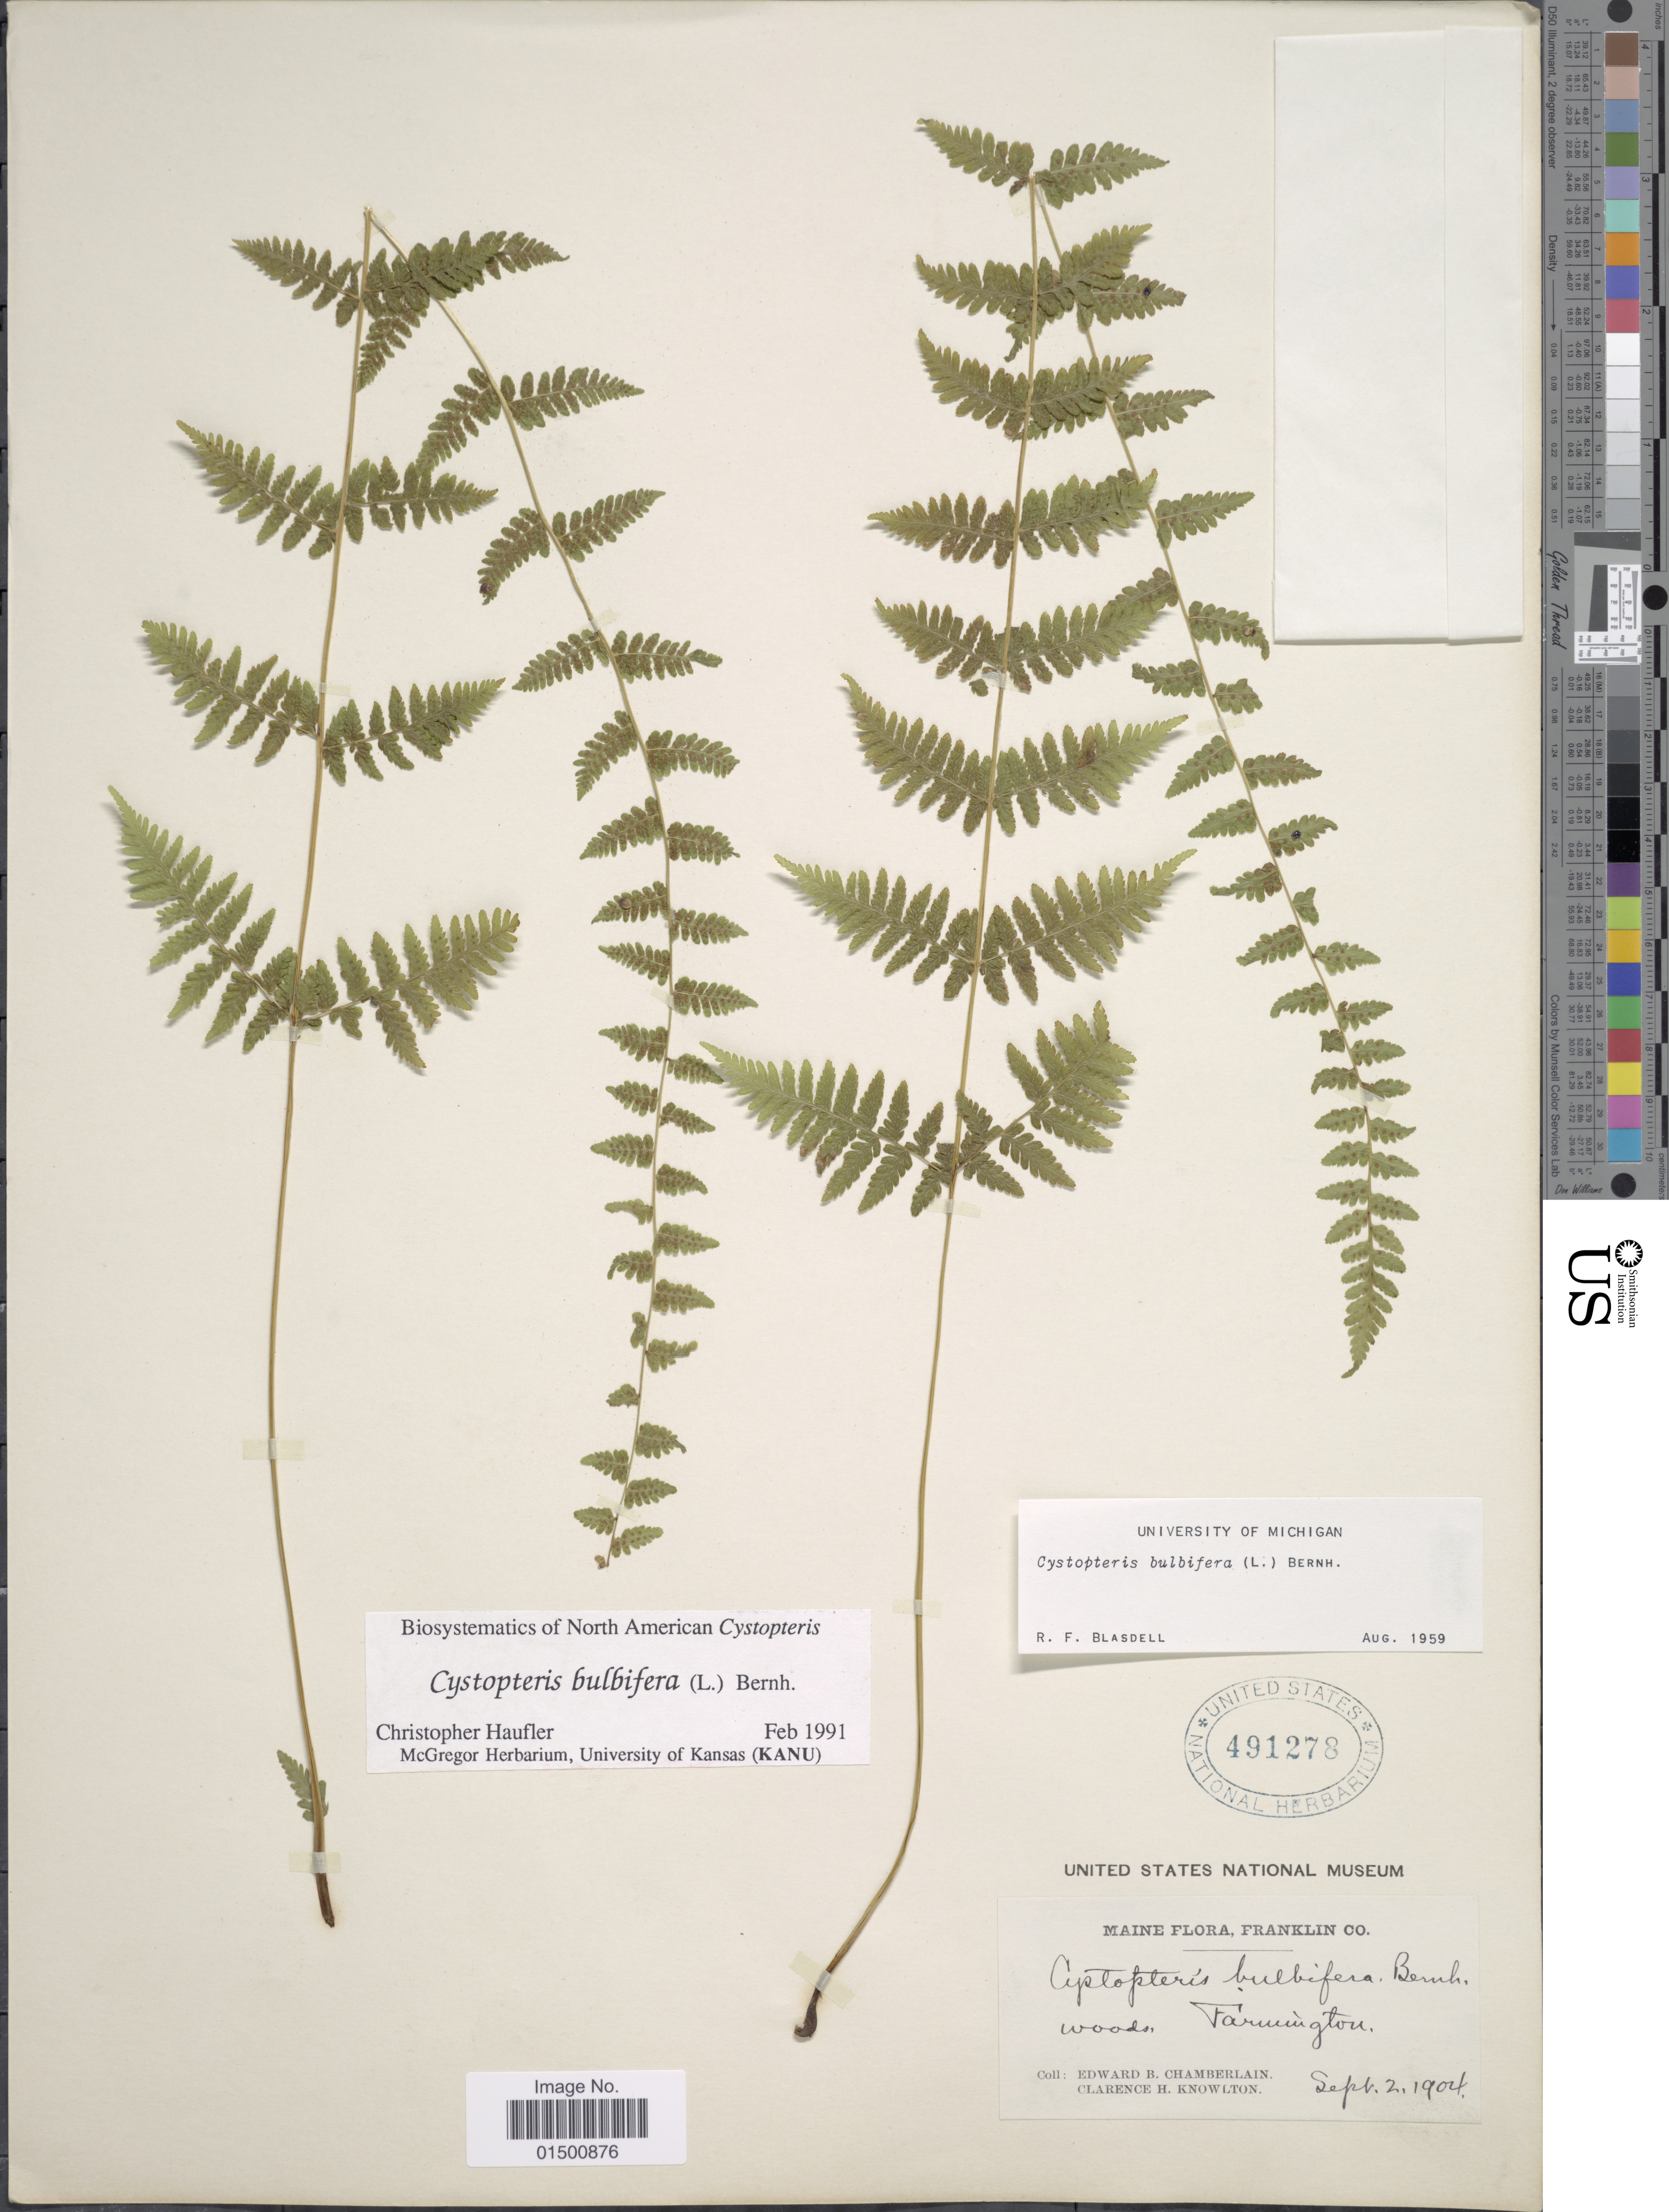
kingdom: Plantae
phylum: Tracheophyta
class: Polypodiopsida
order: Polypodiales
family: Cystopteridaceae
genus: Cystopteris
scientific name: Cystopteris bulbifera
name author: (L.) Bernh.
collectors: E. Chamberlain & C. H. Knowlton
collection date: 1904-09-02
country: United States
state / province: Maine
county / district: Franklin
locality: Franklin Co., Farmington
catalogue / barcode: US 491278